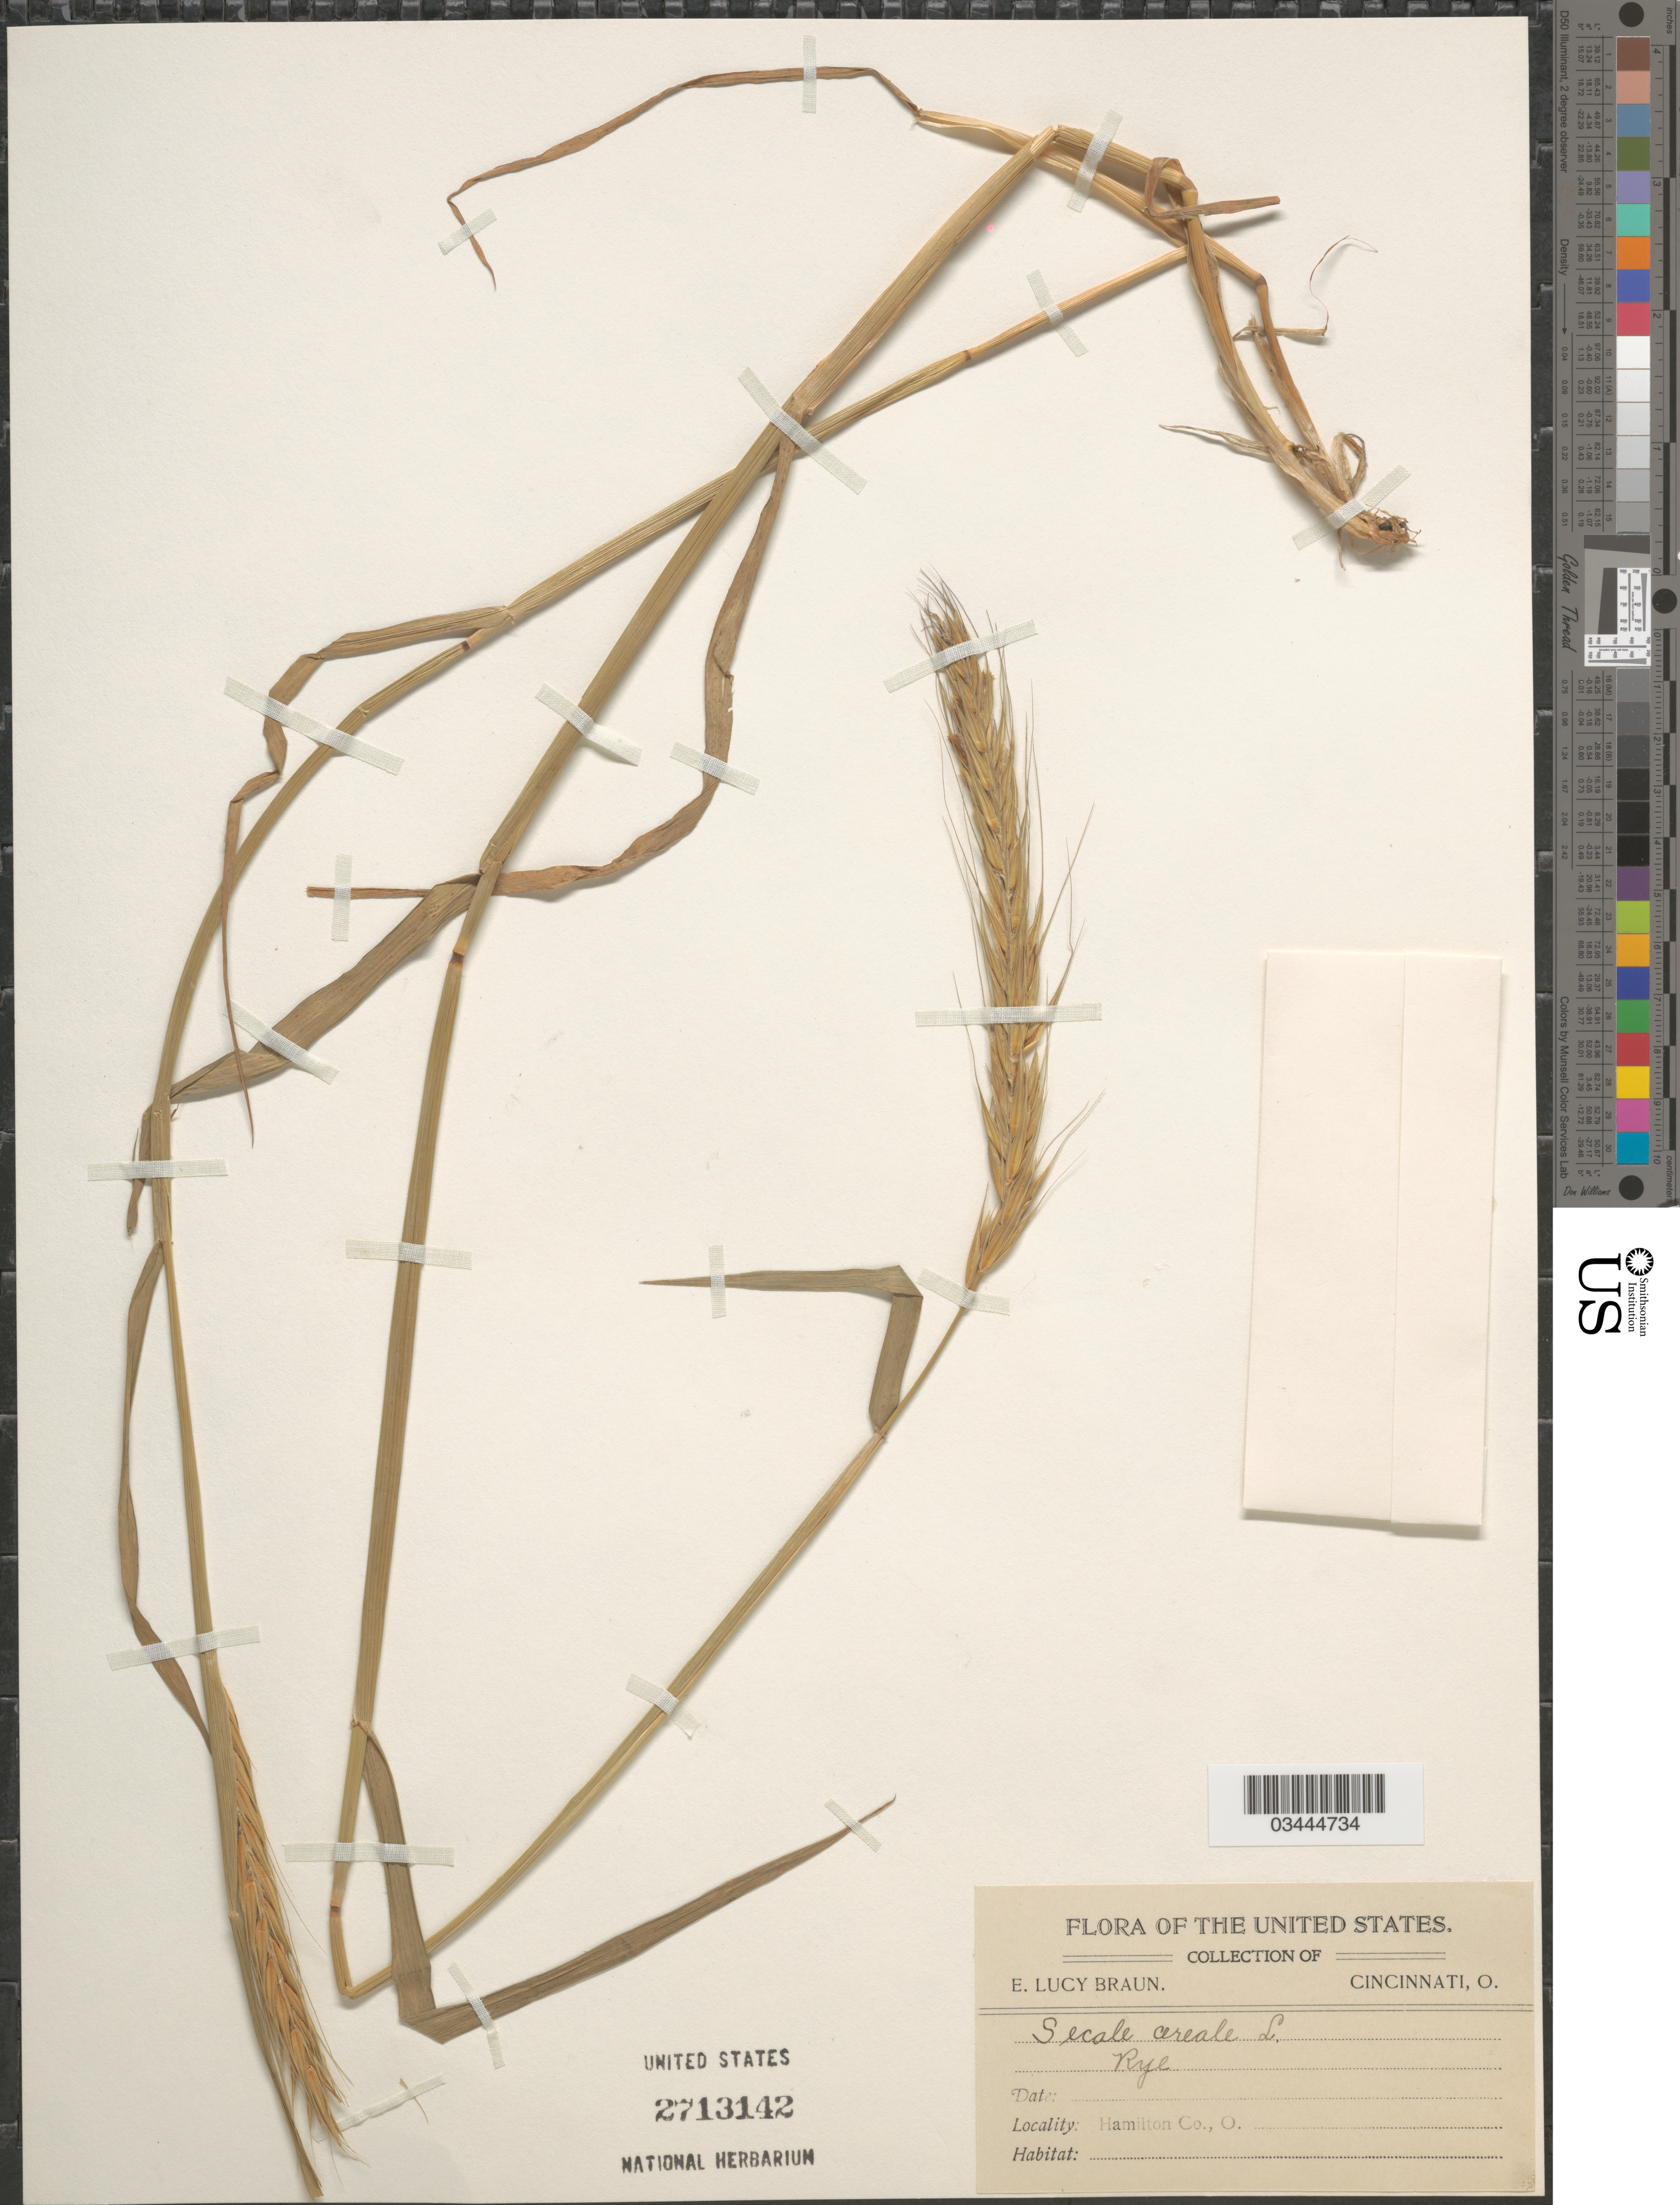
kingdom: Plantae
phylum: Tracheophyta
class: Liliopsida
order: Poales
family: Poaceae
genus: Secale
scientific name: Secale cereale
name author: L.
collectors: E. L. Braun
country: United States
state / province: Ohio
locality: Hamilton Co.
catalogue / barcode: US 2713142